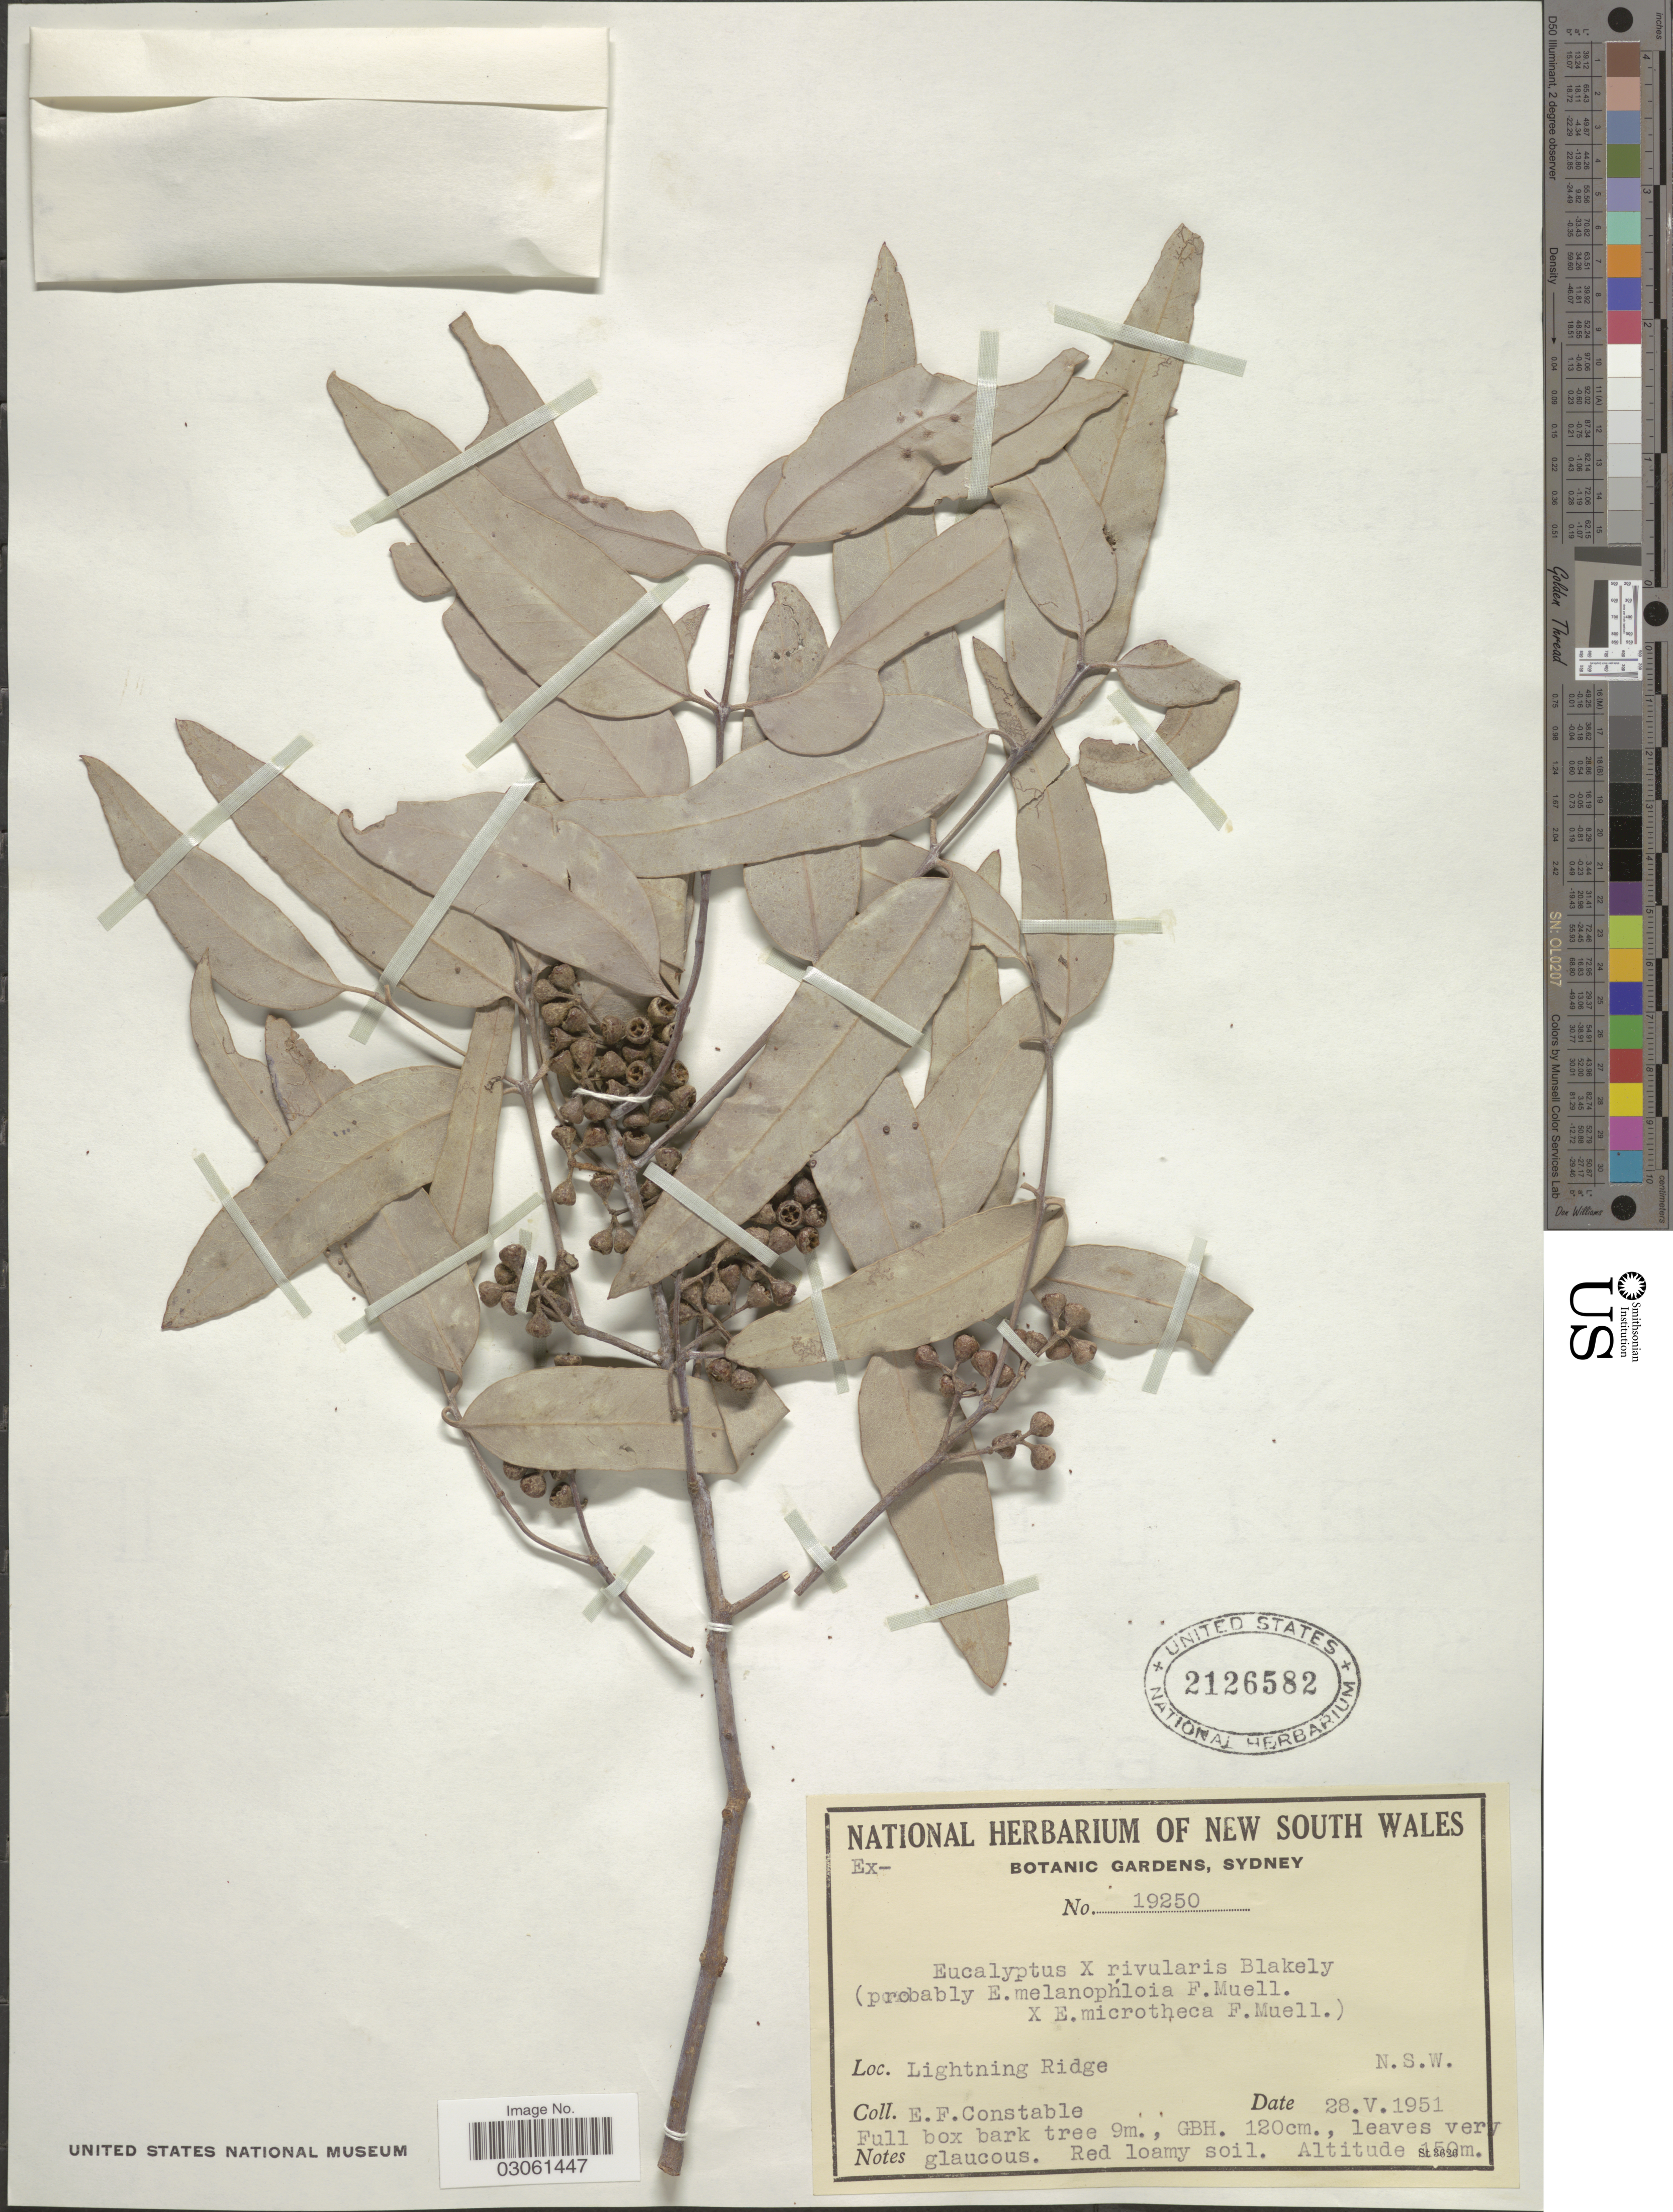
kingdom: Plantae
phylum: Tracheophyta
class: Magnoliopsida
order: Myrtales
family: Myrtaceae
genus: Eucalyptus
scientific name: Eucalyptus melanophloia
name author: F. Muell.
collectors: E. F. Constable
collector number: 19250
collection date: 1951-05-28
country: Australia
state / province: New South Wales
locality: Lightning Ridge. N. S. W.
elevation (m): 150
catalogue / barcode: US 2126582